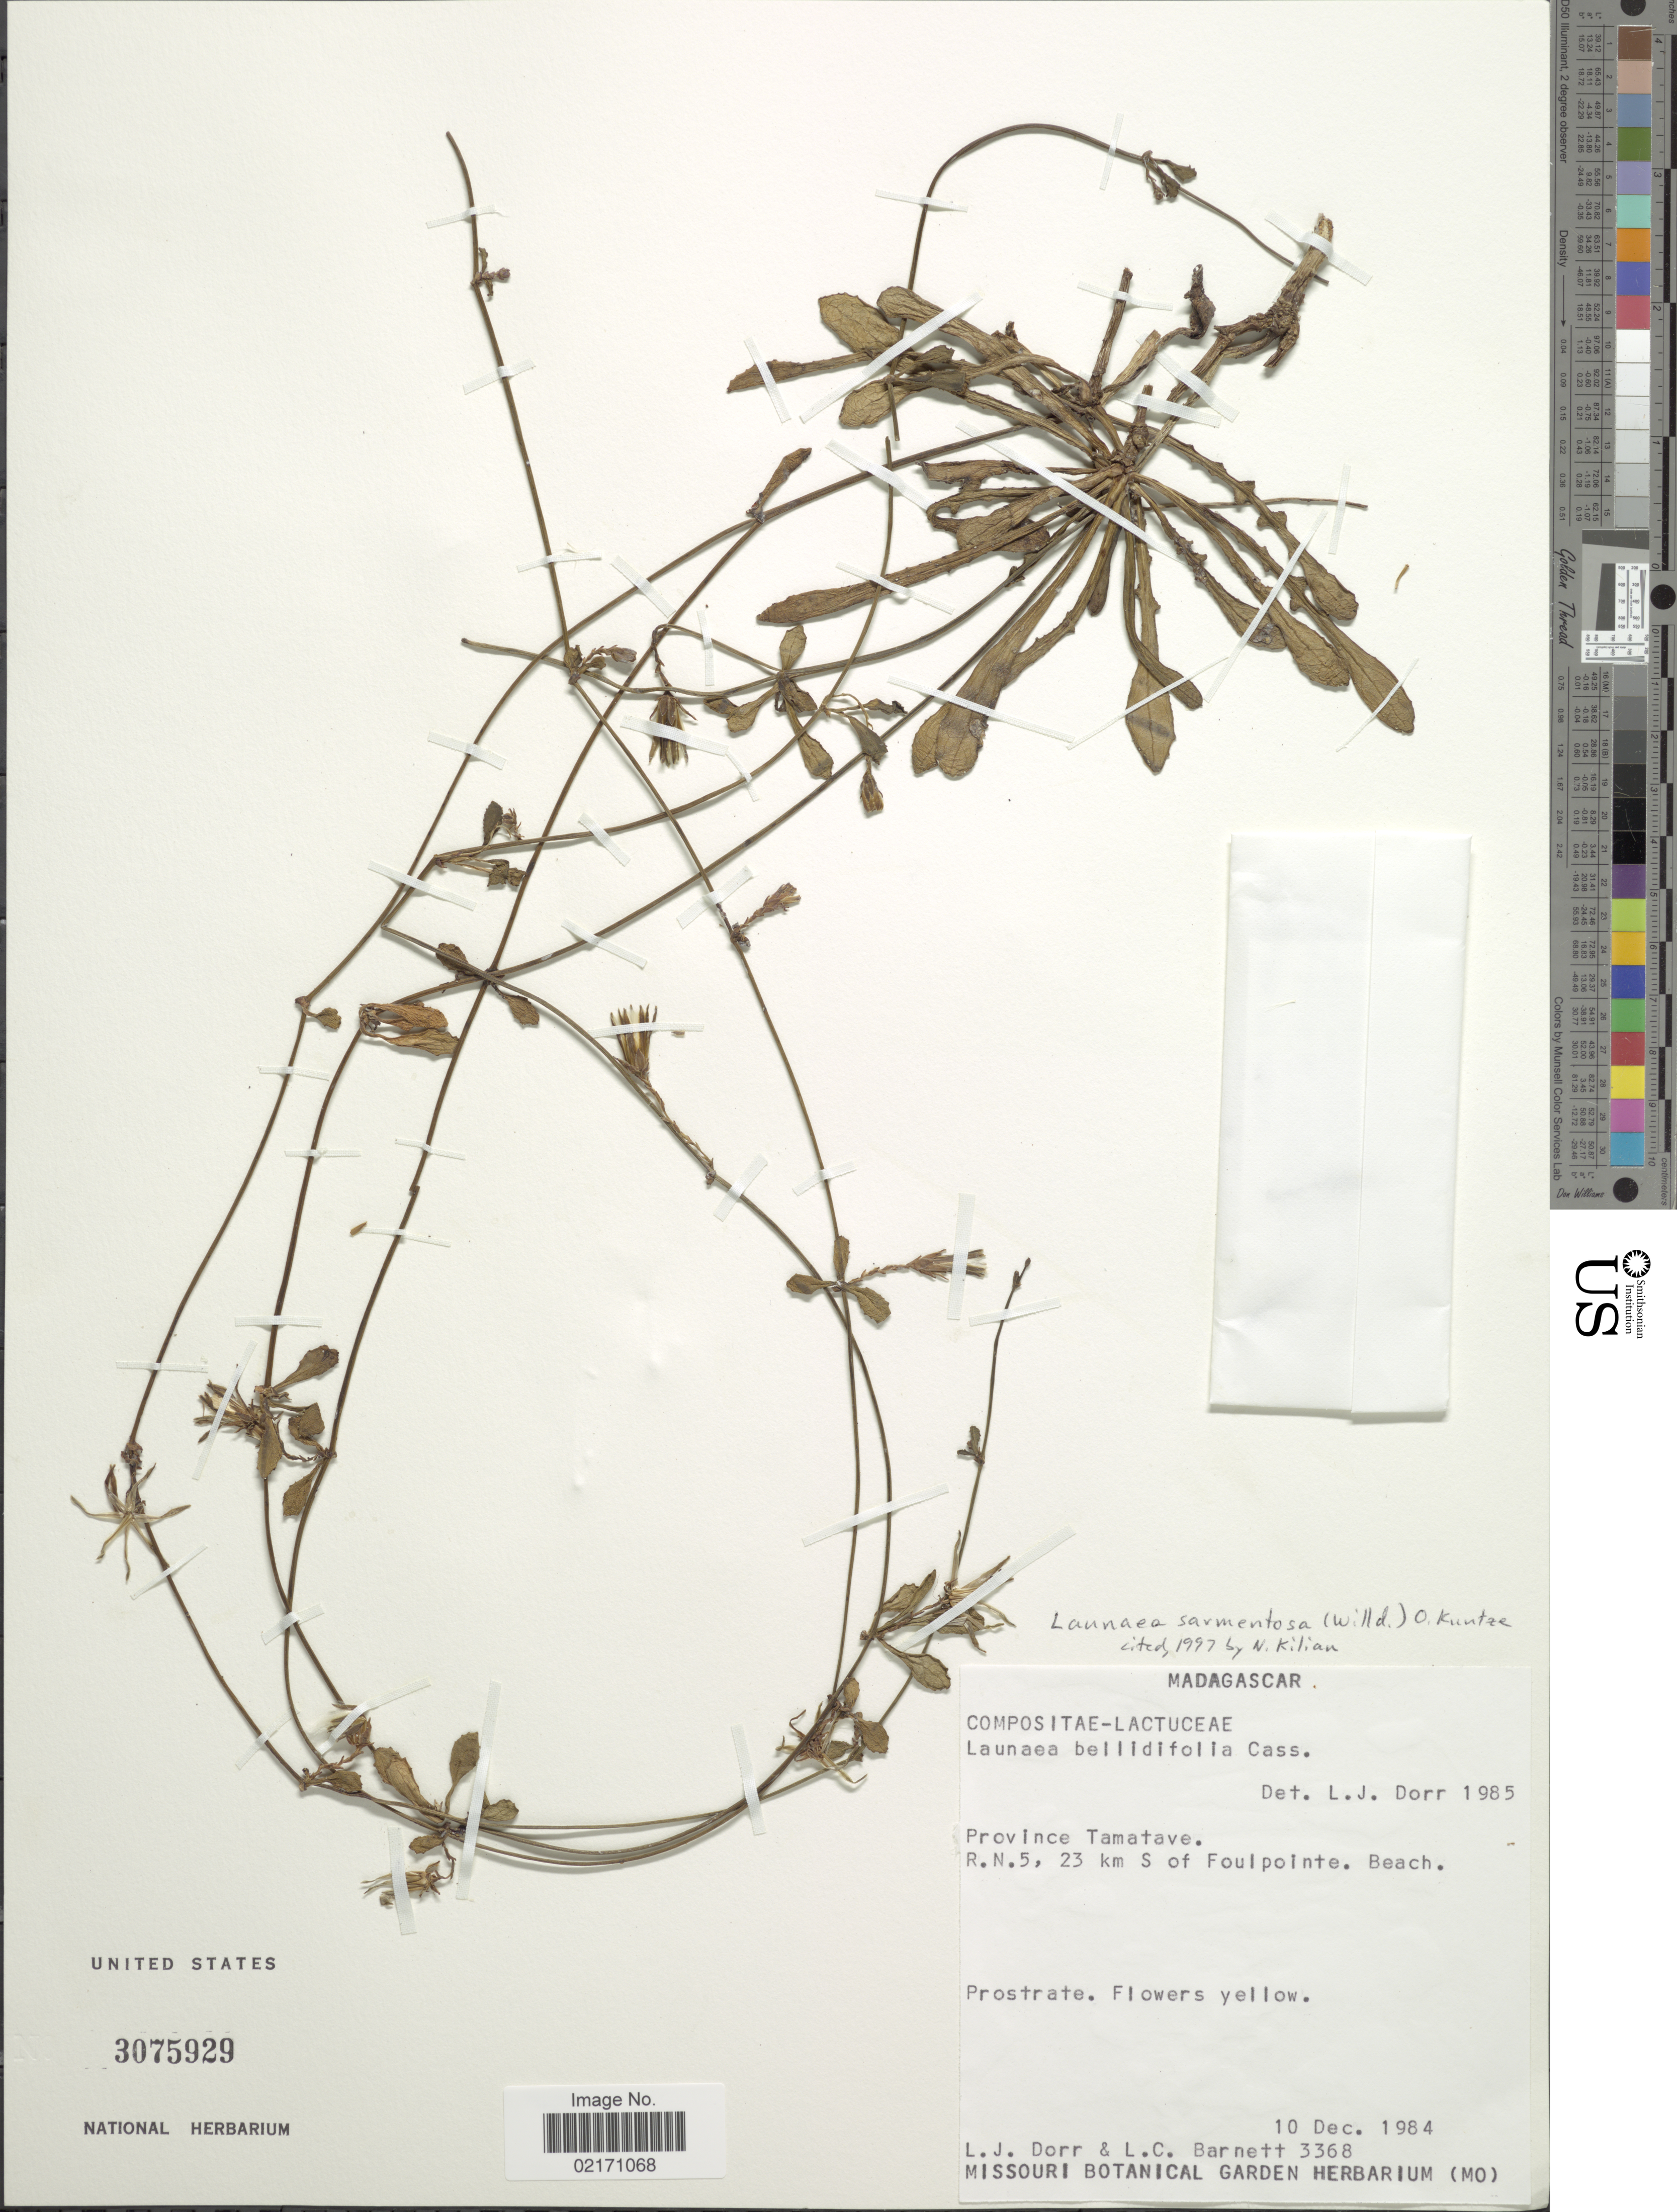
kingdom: Plantae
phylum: Tracheophyta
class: Magnoliopsida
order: Asterales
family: Asteraceae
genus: Launaea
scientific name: Launaea sarmentosa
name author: (Willd.) Kuntze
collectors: L. J. Dorr & L. C. Barnett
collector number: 3368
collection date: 1984-12-10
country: Madagascar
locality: Province Tamatave, R.N.5, 23 km S of Foulpointe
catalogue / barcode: US 3075929